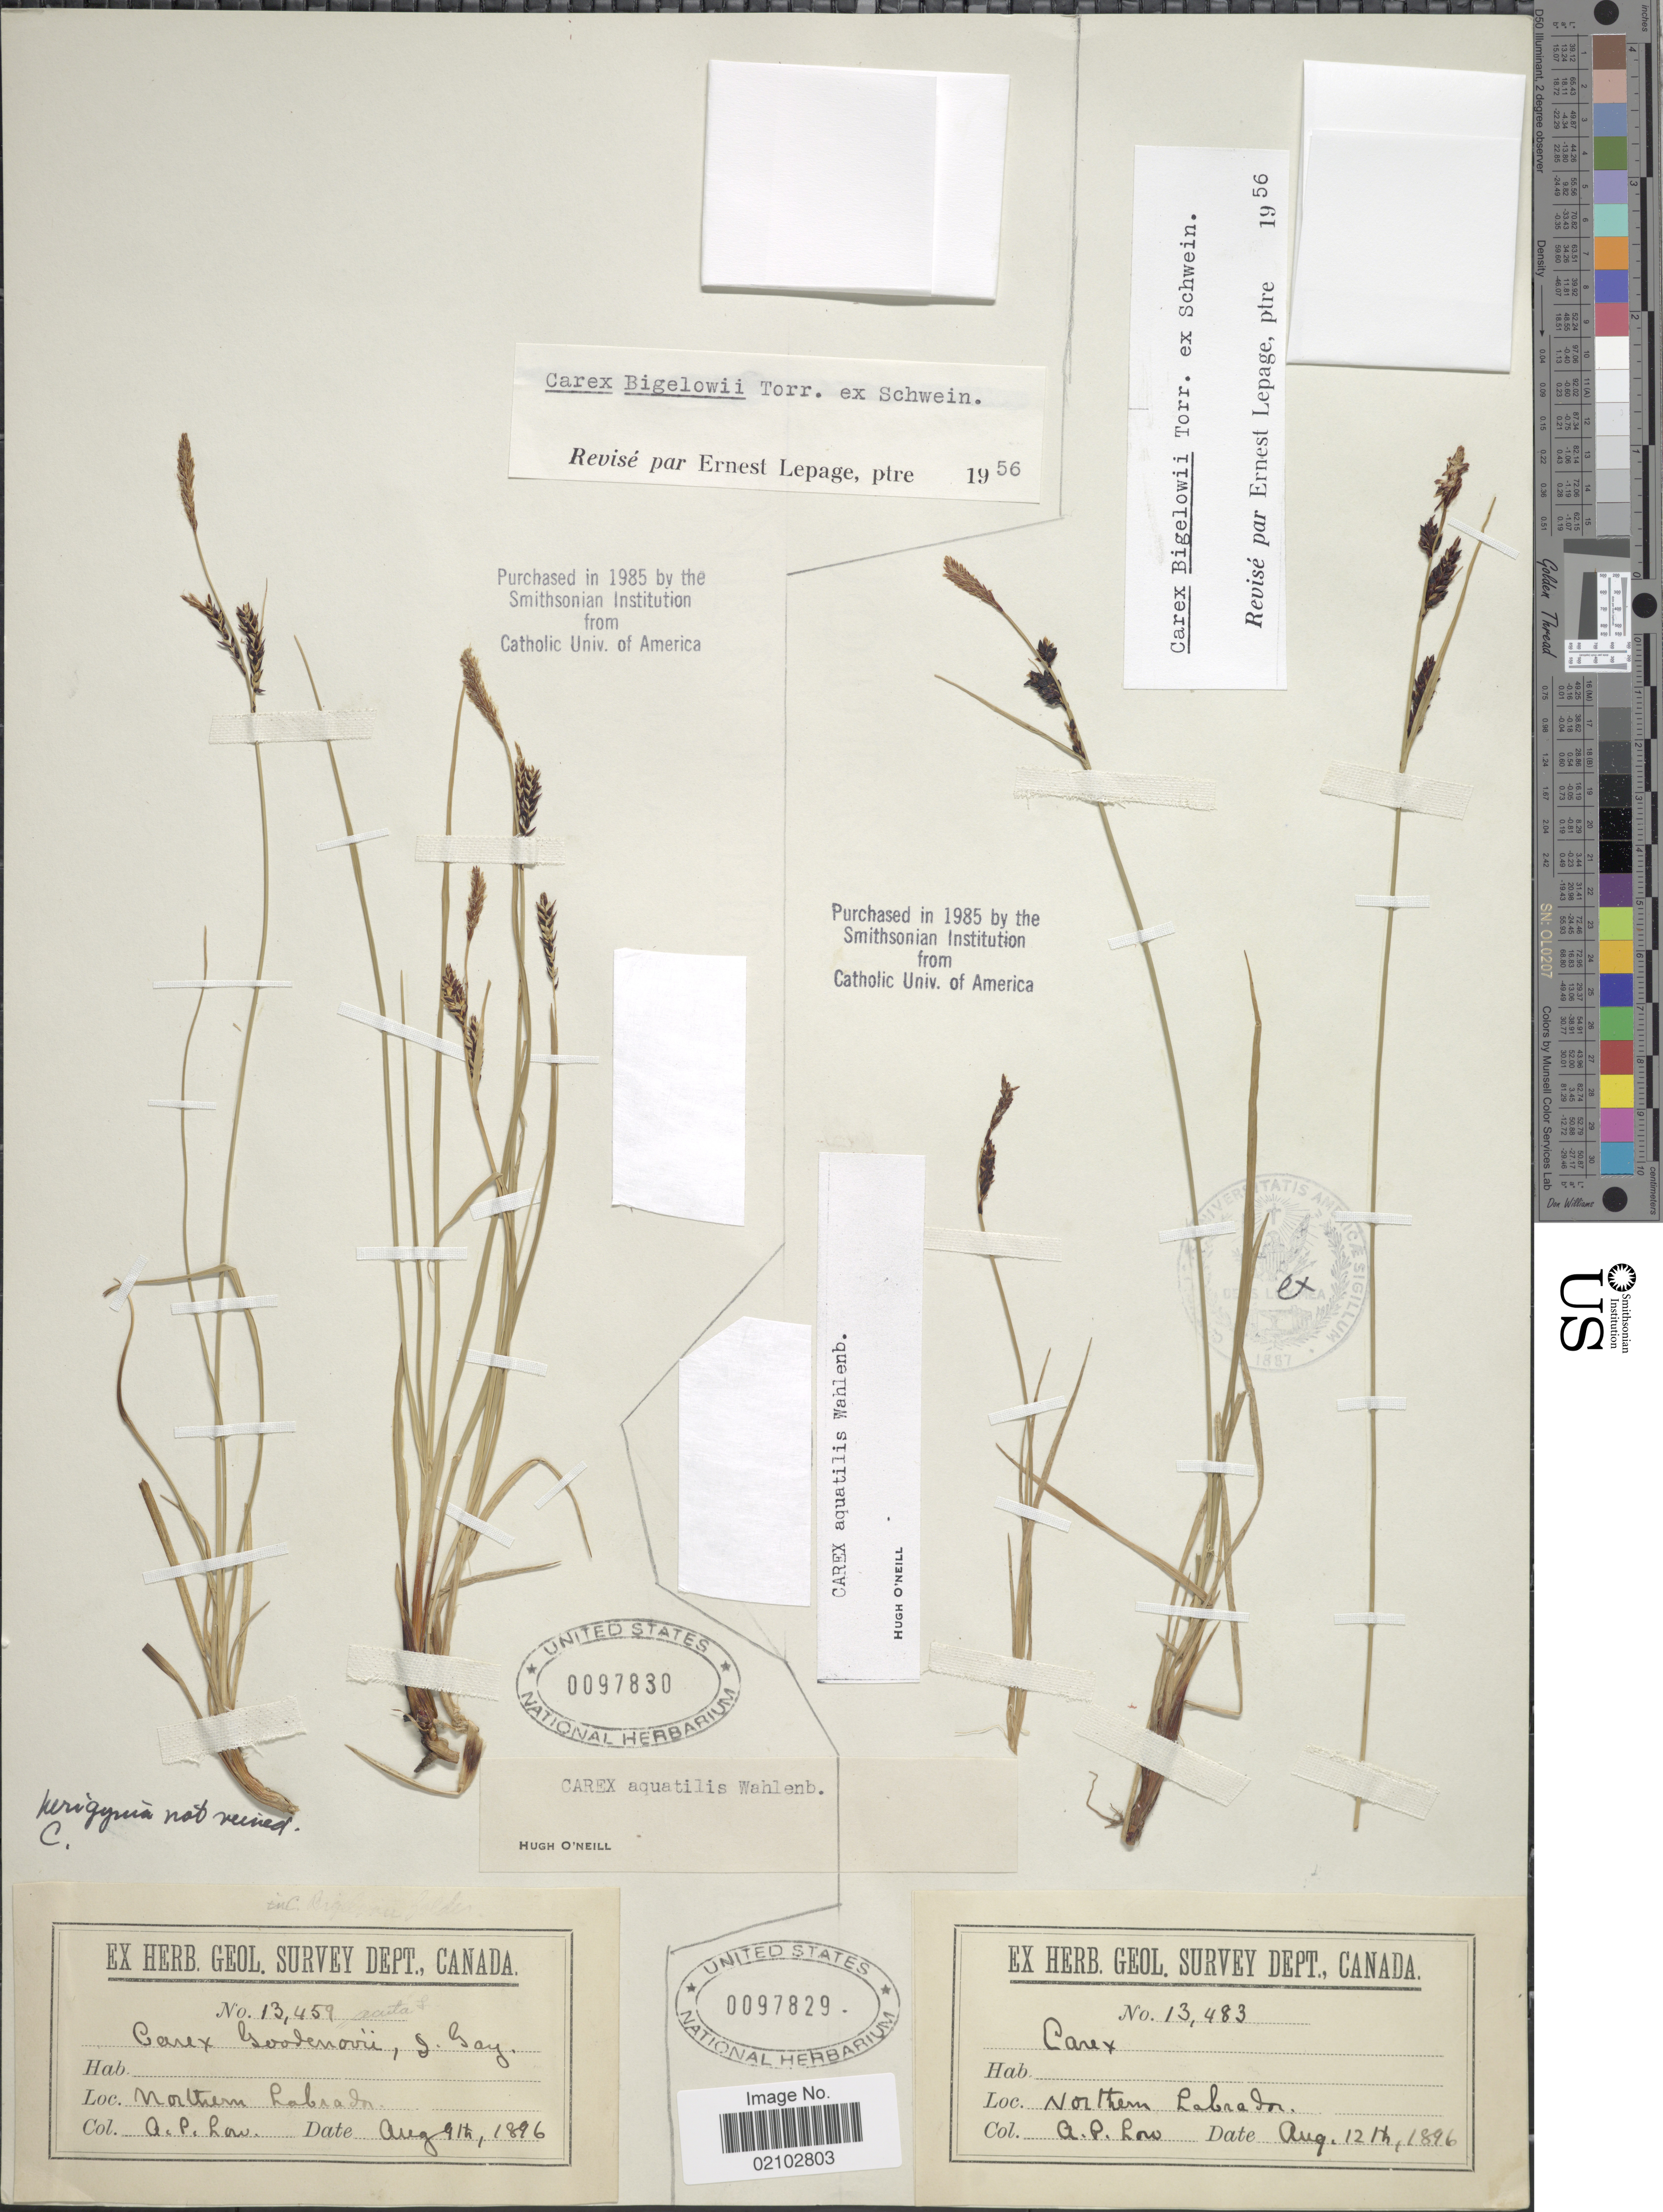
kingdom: Plantae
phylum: Tracheophyta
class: Liliopsida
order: Poales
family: Cyperaceae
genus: Carex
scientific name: Carex aquatilis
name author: Wahlenb.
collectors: A. Low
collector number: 13459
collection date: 1896-08-09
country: Canada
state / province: Newfoundland and Labrador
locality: Northern Labrador.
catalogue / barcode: US 97830